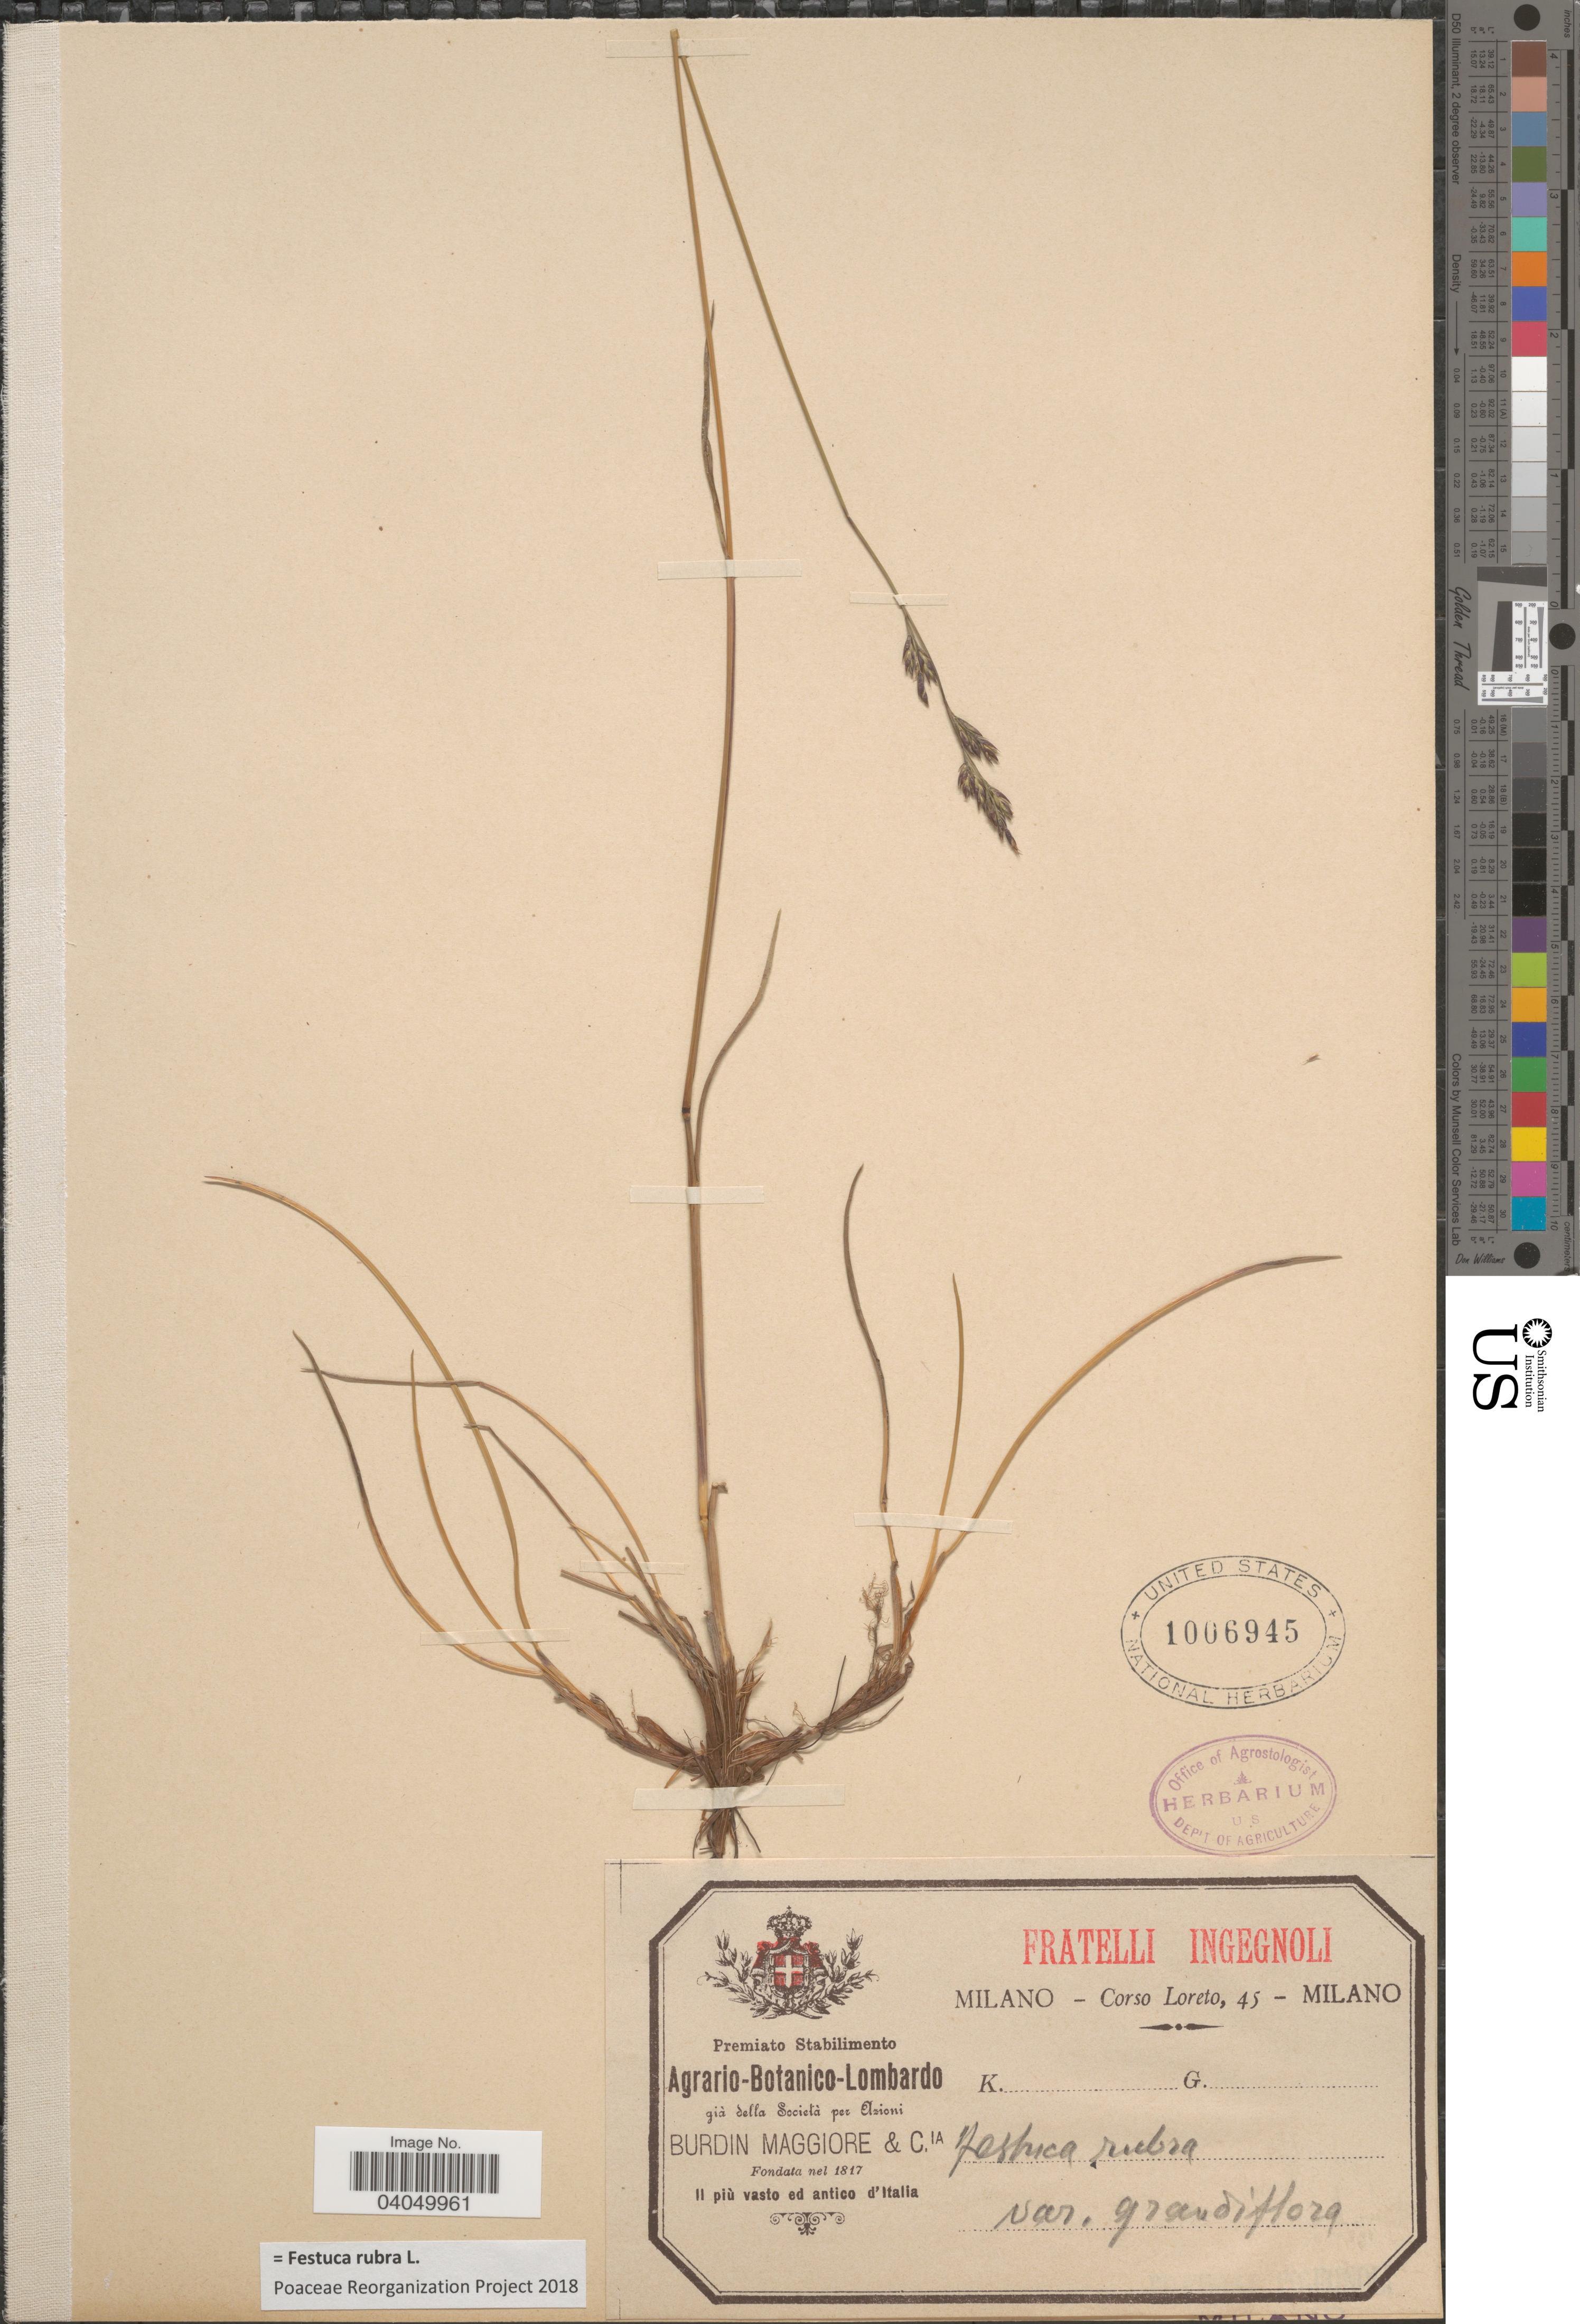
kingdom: Plantae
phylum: Tracheophyta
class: Liliopsida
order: Poales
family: Poaceae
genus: Festuca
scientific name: Festuca rubra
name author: L.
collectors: Loreto, C.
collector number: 45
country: Italy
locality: Milano.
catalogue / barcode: US 1006945